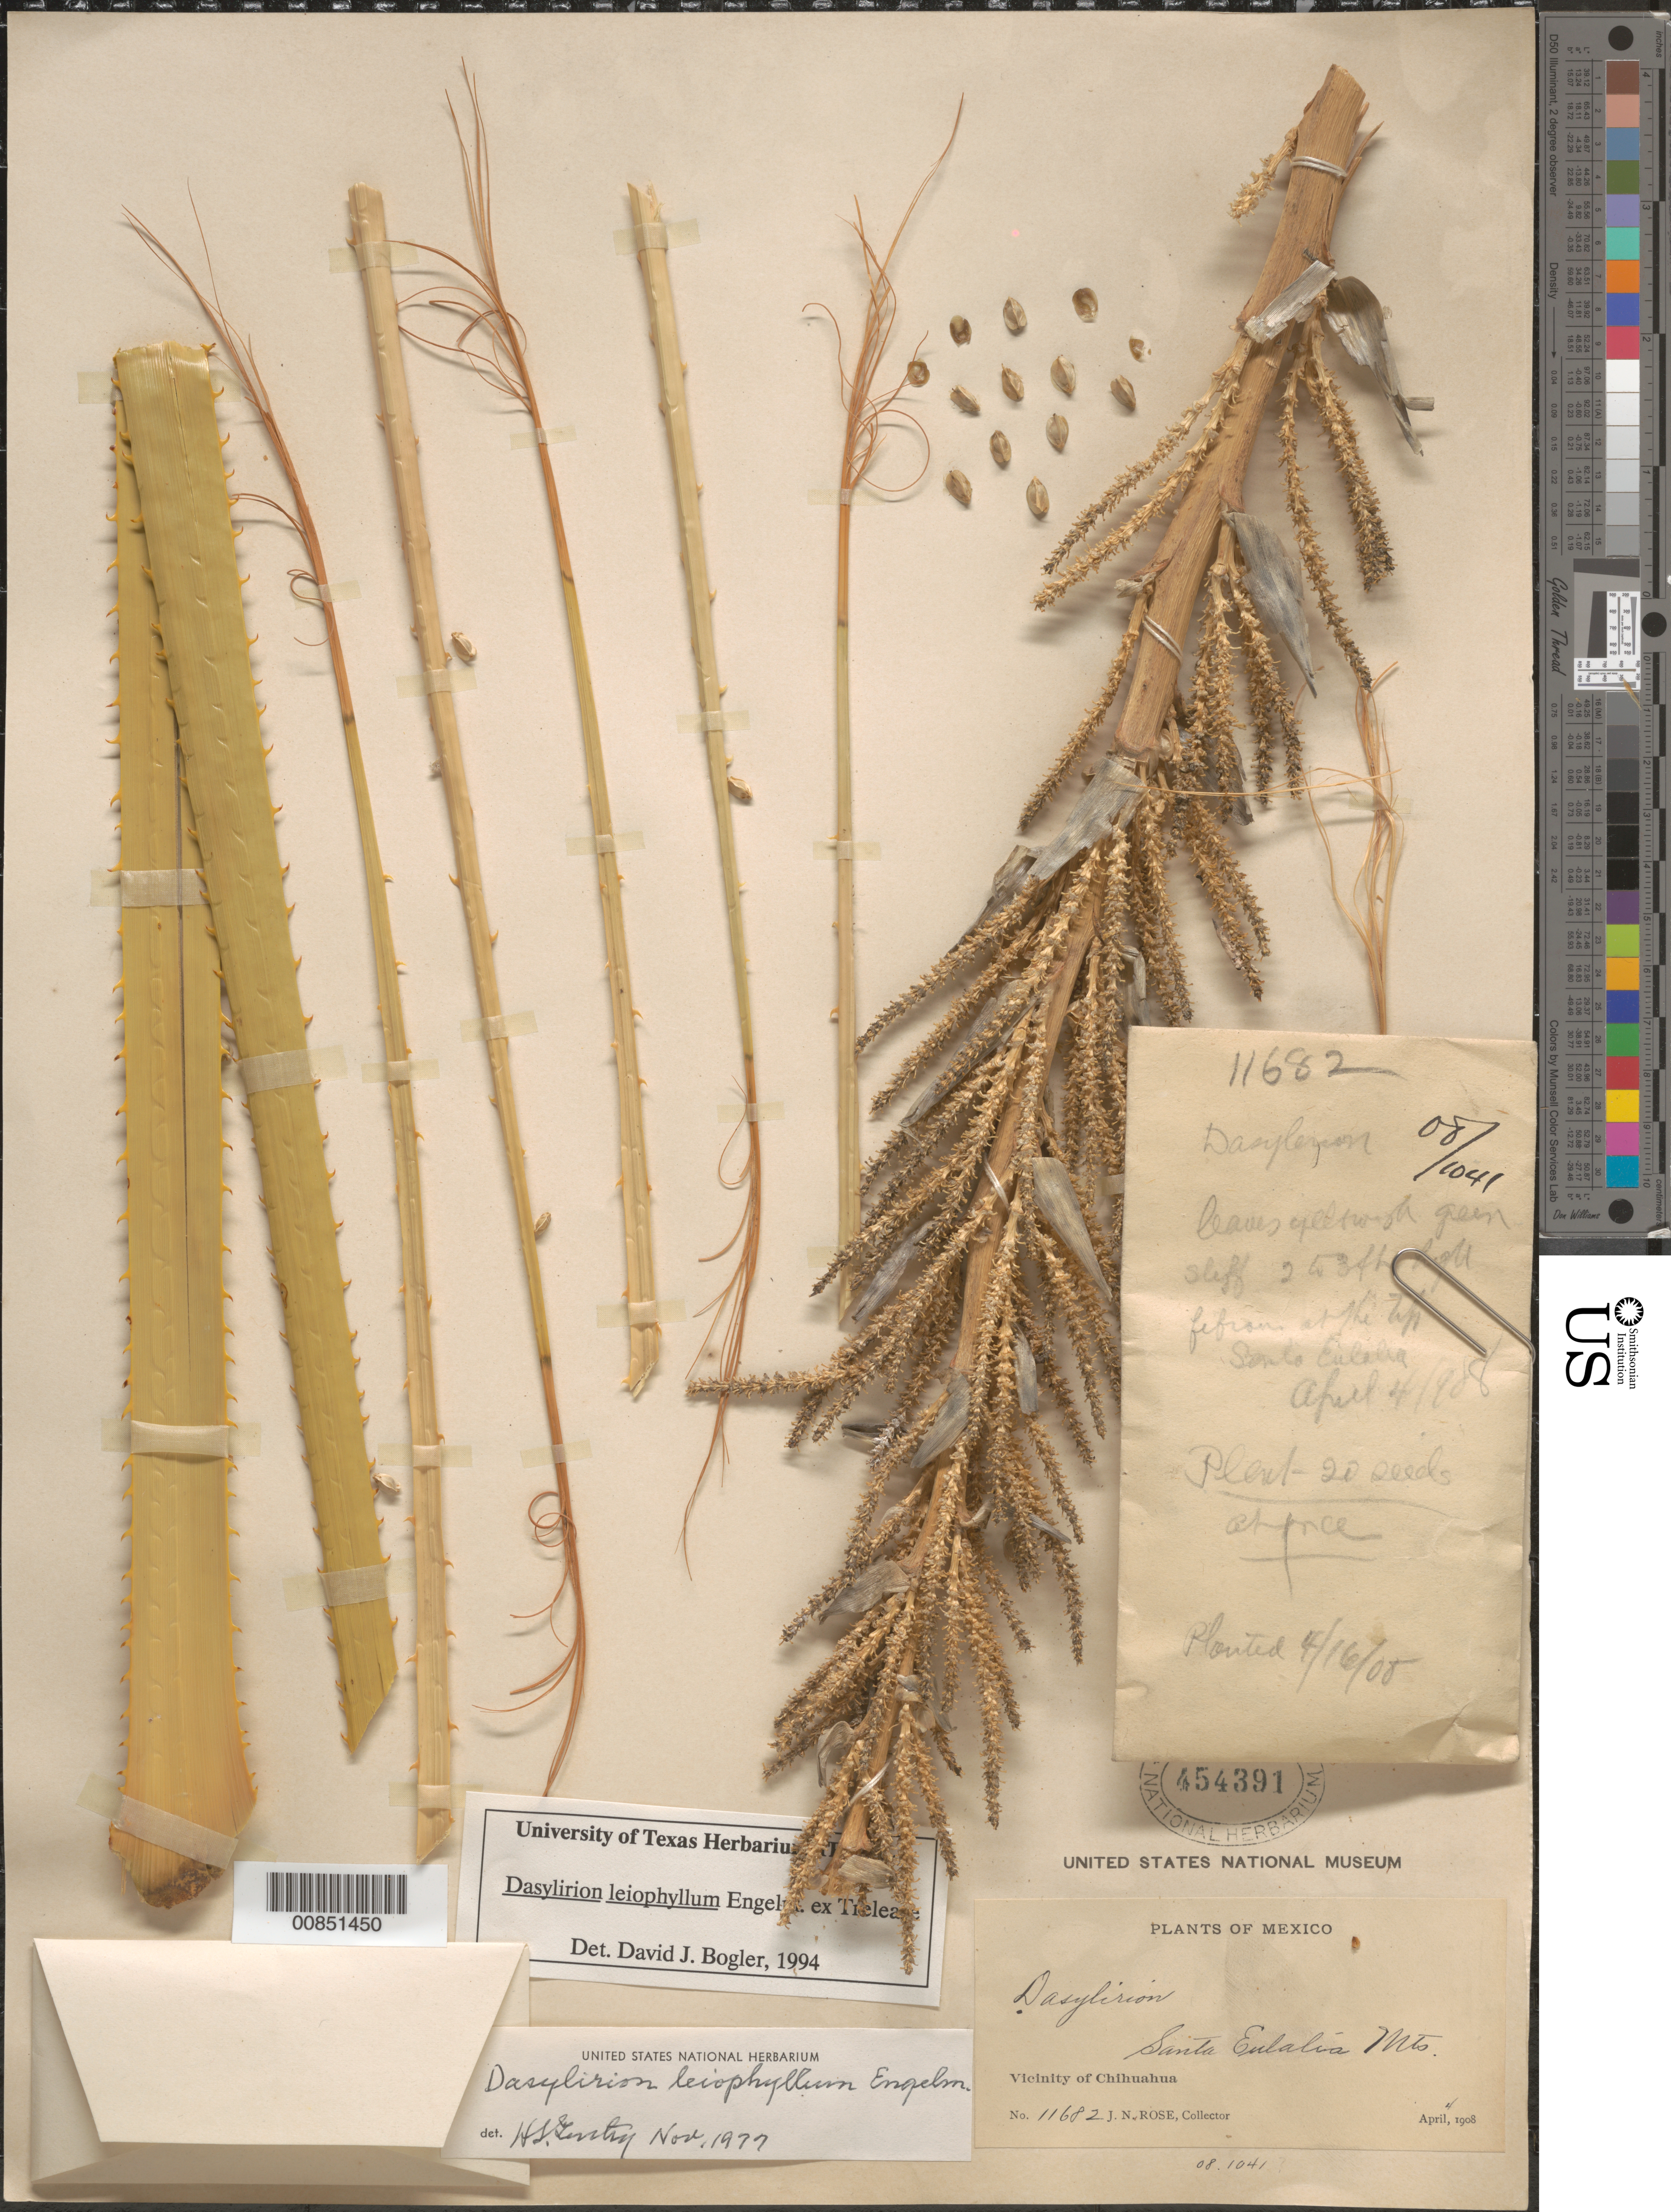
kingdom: Plantae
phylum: Tracheophyta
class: Liliopsida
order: Asparagales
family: Asparagaceae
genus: Dasylirion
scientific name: Dasylirion leiophyllum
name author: Engelm. ex Trel.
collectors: J. N. Rose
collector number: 11682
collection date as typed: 04 Apr 1908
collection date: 1908-04-04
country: Mexico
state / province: Chihuahua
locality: Santa Eulalia Mts., Chihuahua.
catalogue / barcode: US 454391